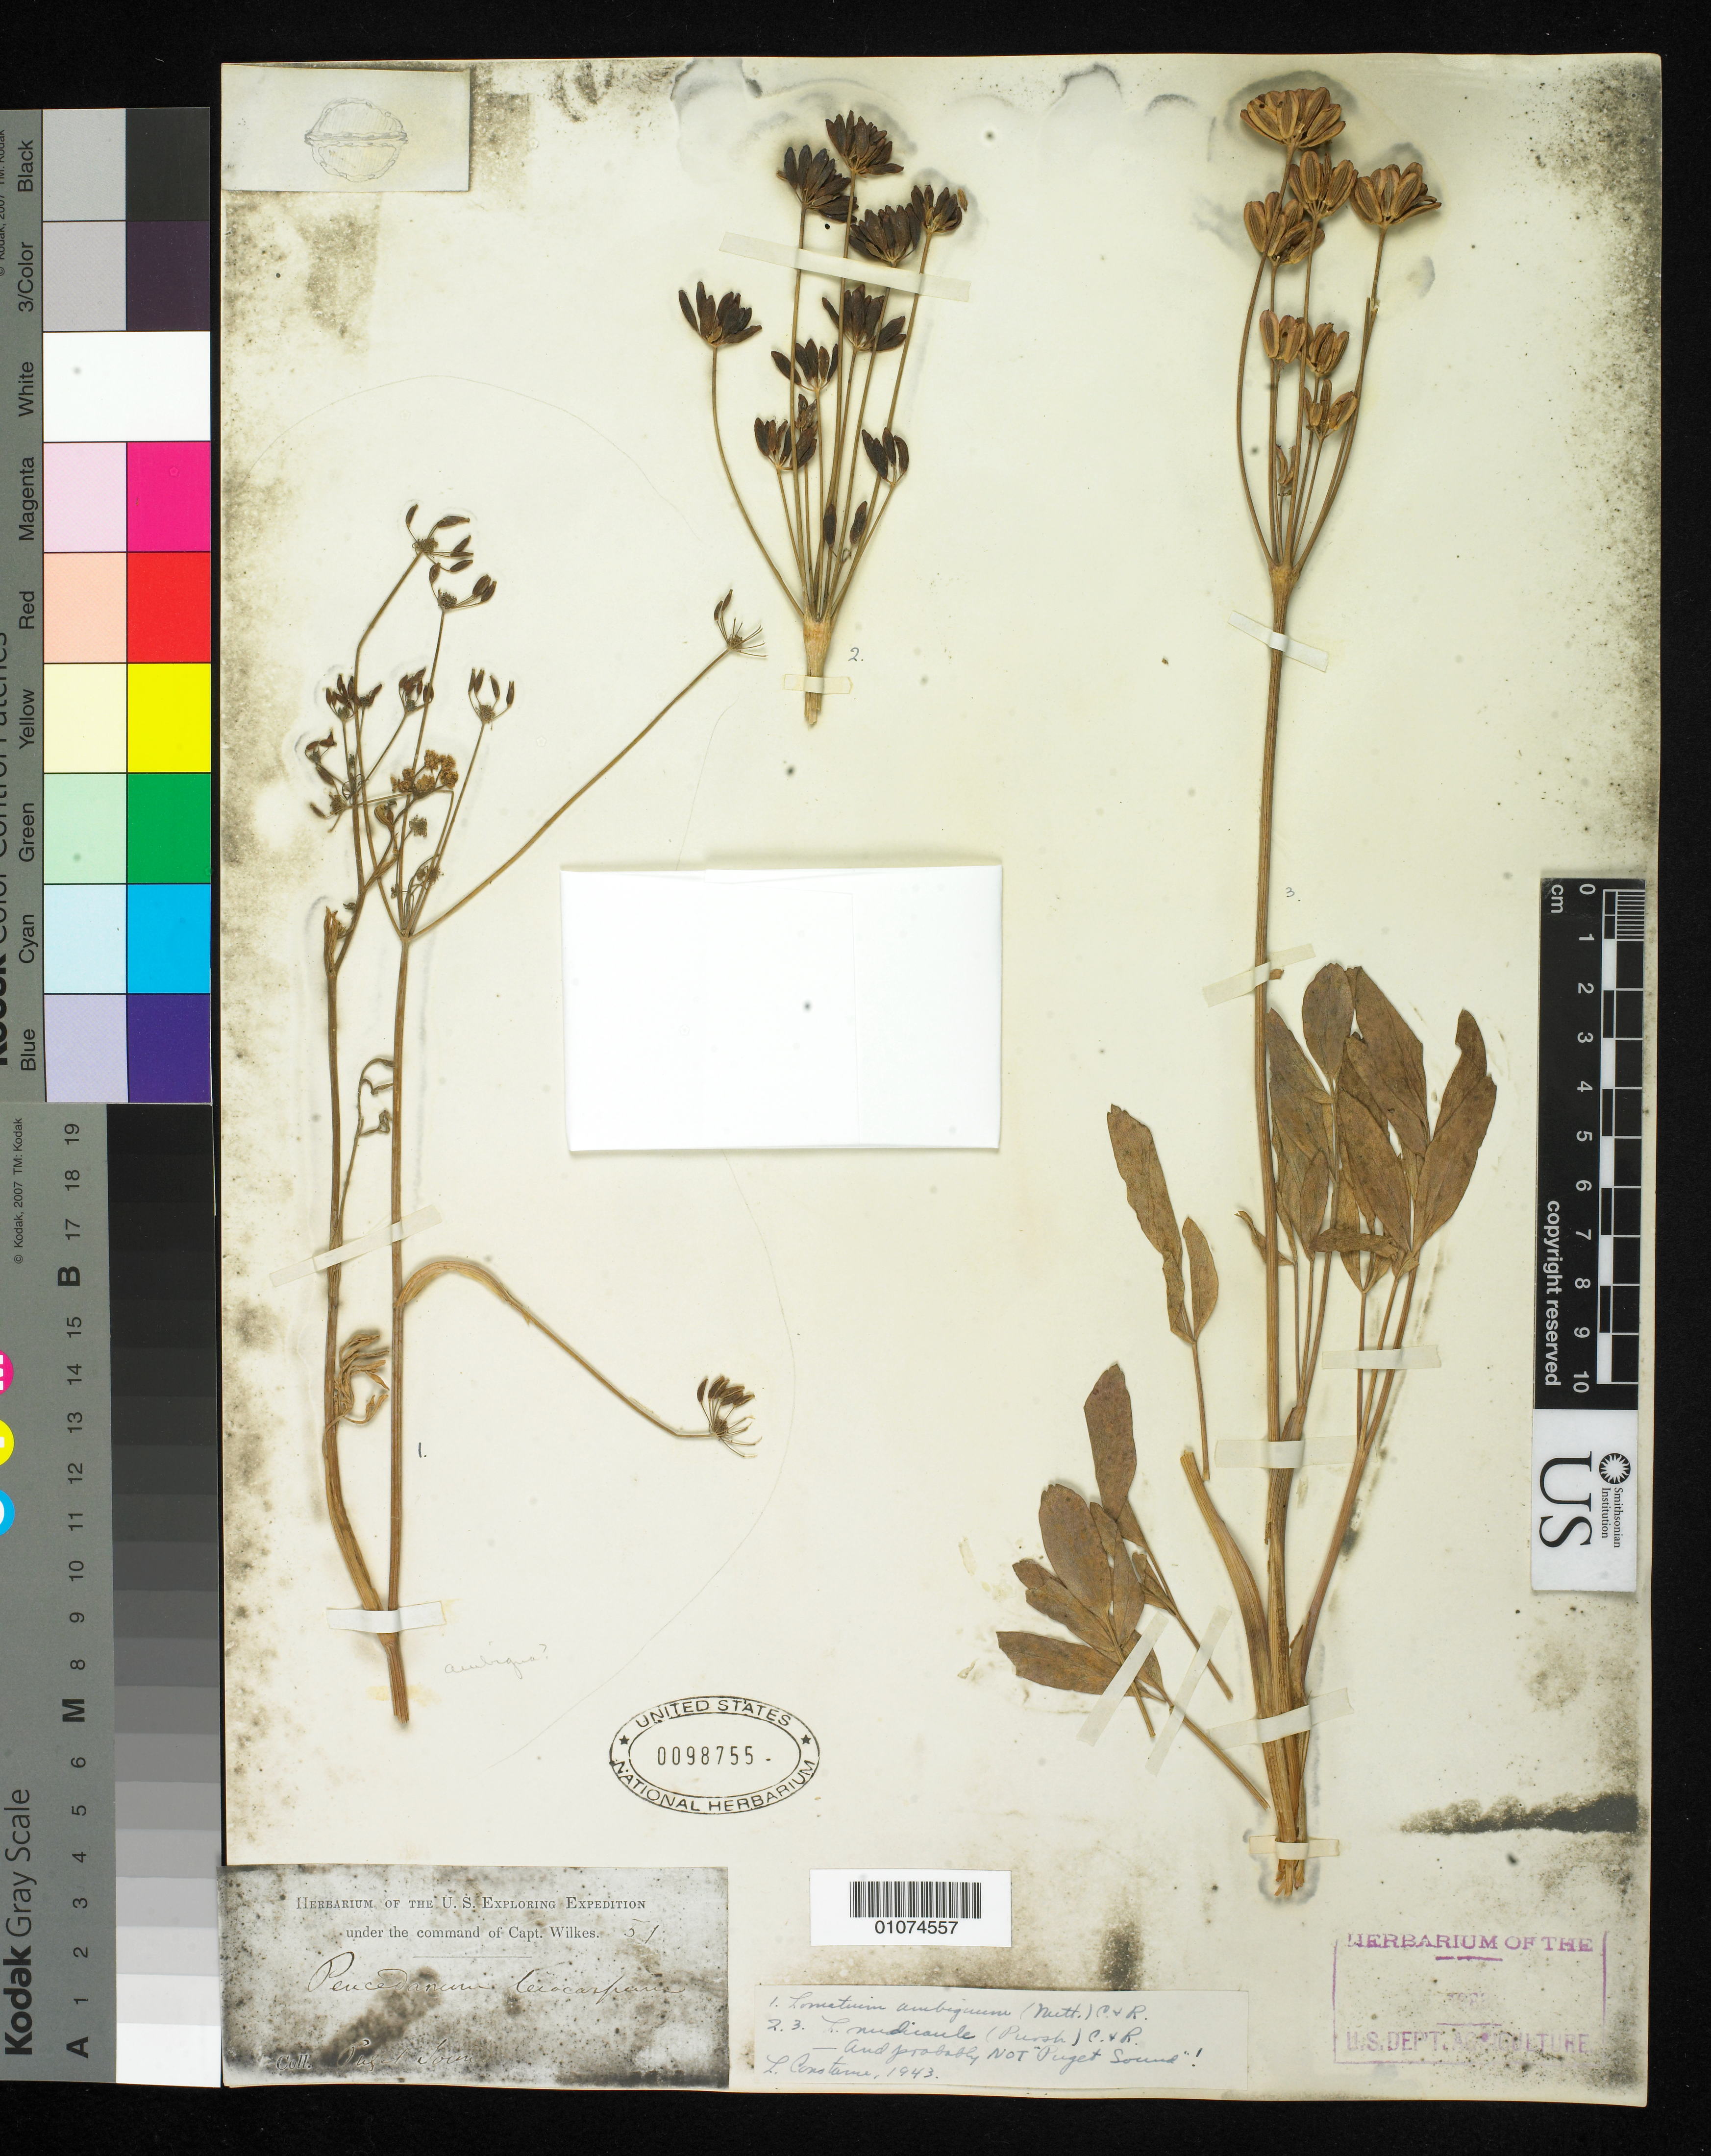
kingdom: Plantae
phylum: Tracheophyta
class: Magnoliopsida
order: Apiales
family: Apiaceae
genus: Lomatium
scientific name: Lomatium nudicaule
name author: (Pursh) J.M. Coult. & Rose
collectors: Wilkes Explor. Exped.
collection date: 1838/1842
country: United States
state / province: Washington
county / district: King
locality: Puget Sound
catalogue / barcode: US 98755